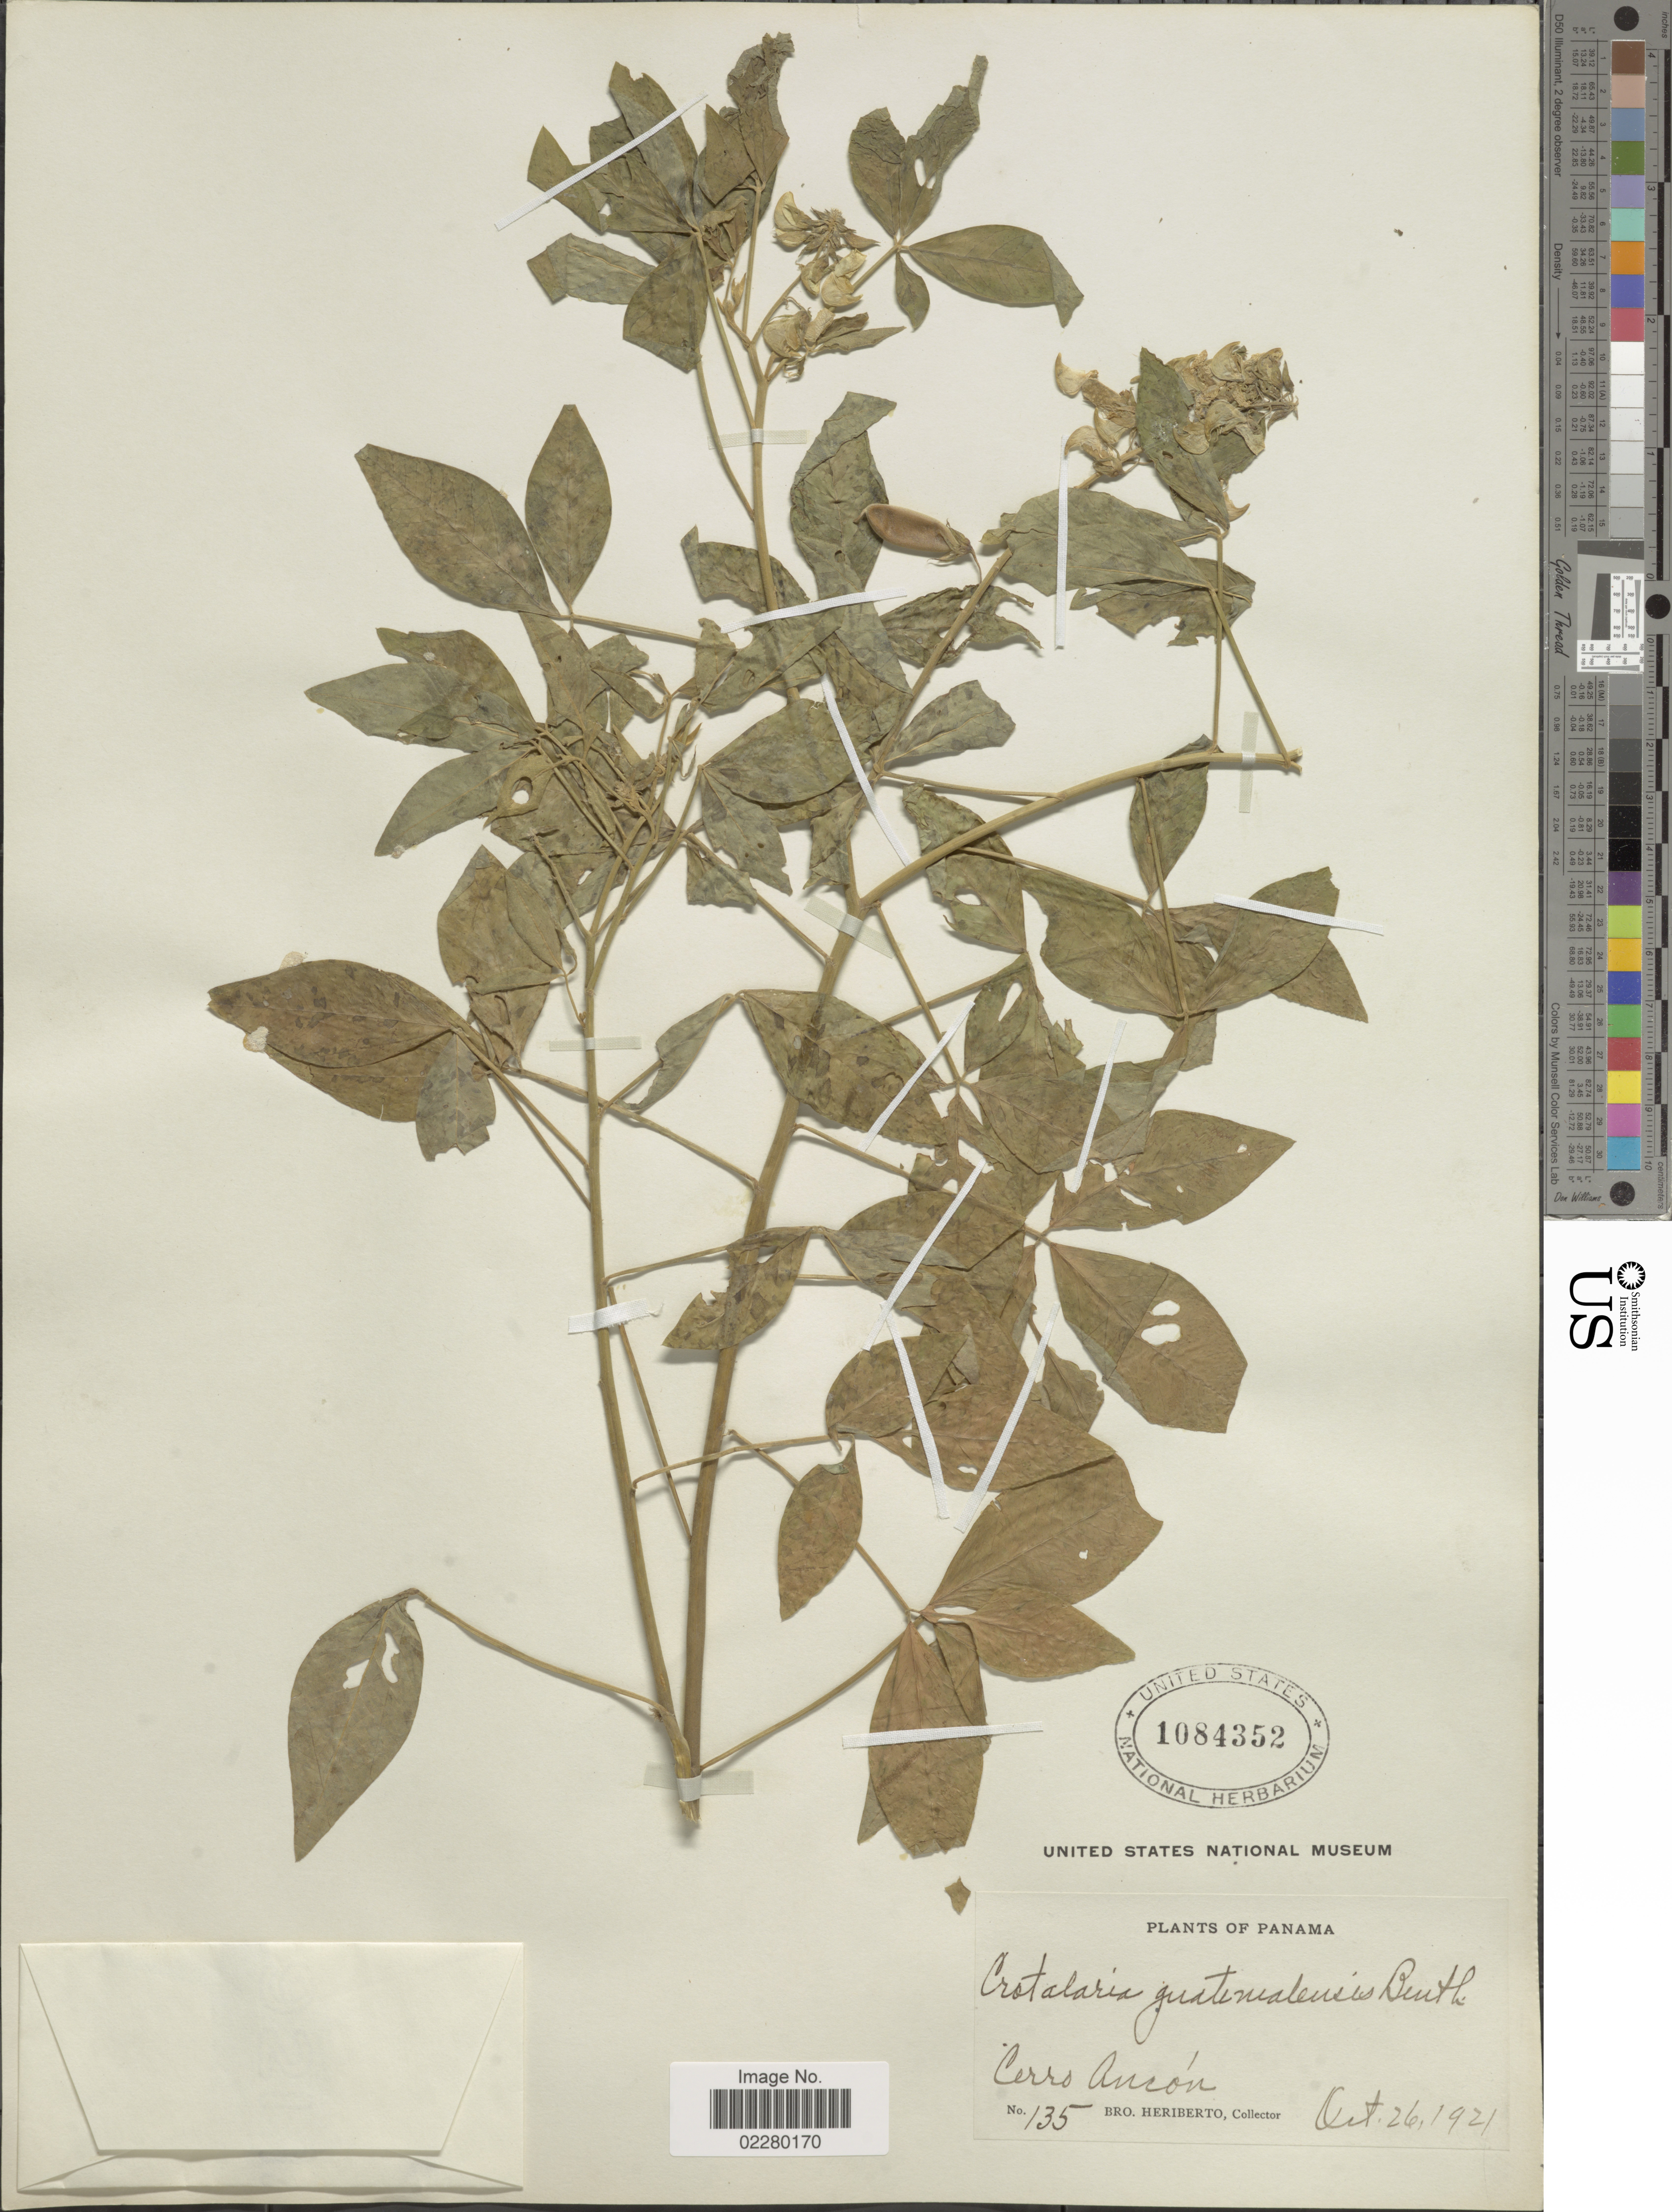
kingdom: Plantae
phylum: Tracheophyta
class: Magnoliopsida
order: Fabales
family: Fabaceae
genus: Crotalaria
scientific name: Crotalaria juncea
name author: L.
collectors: B. Heriberto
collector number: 135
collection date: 1921-10-26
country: Panama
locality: Cerro Ancón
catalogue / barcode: US 1084352